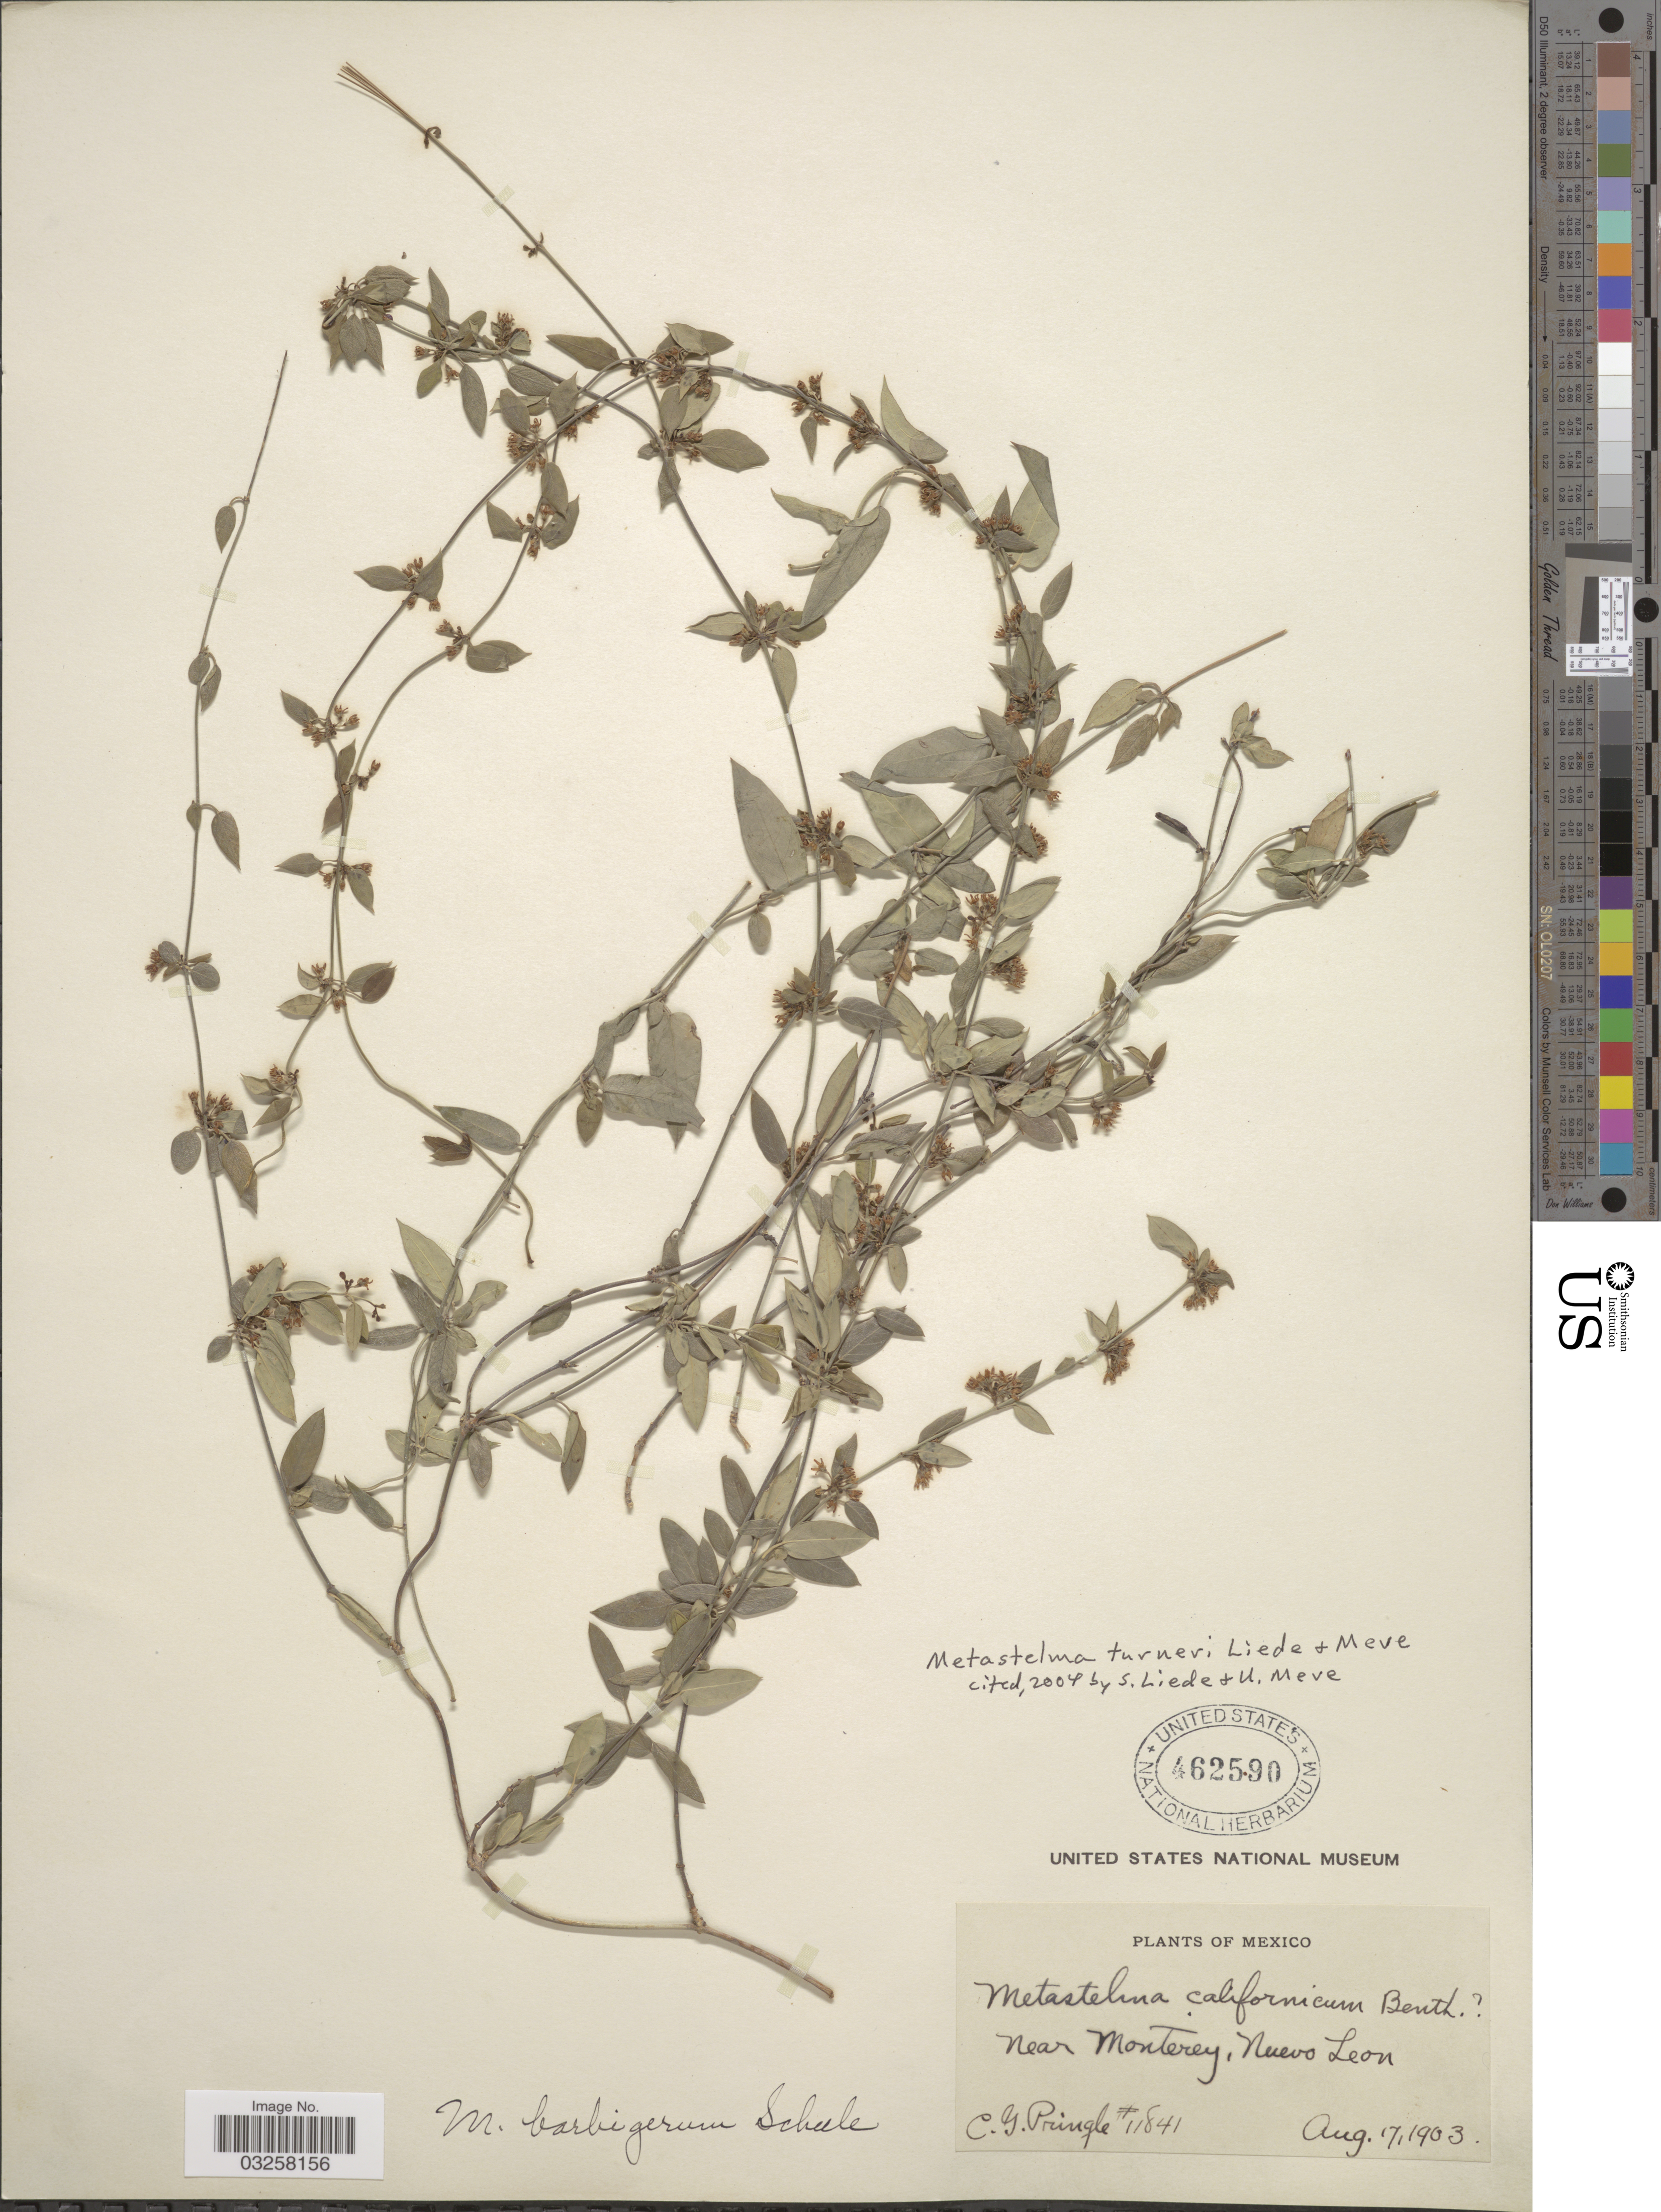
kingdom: Plantae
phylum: Tracheophyta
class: Magnoliopsida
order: Gentianales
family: Apocynaceae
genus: Metastelma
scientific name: Metastelma turneri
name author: Liede & Meve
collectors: C. G. Pringle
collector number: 11841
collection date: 1903-08-17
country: Mexico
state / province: Nuevo León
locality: Near Monterey.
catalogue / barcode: US 462590